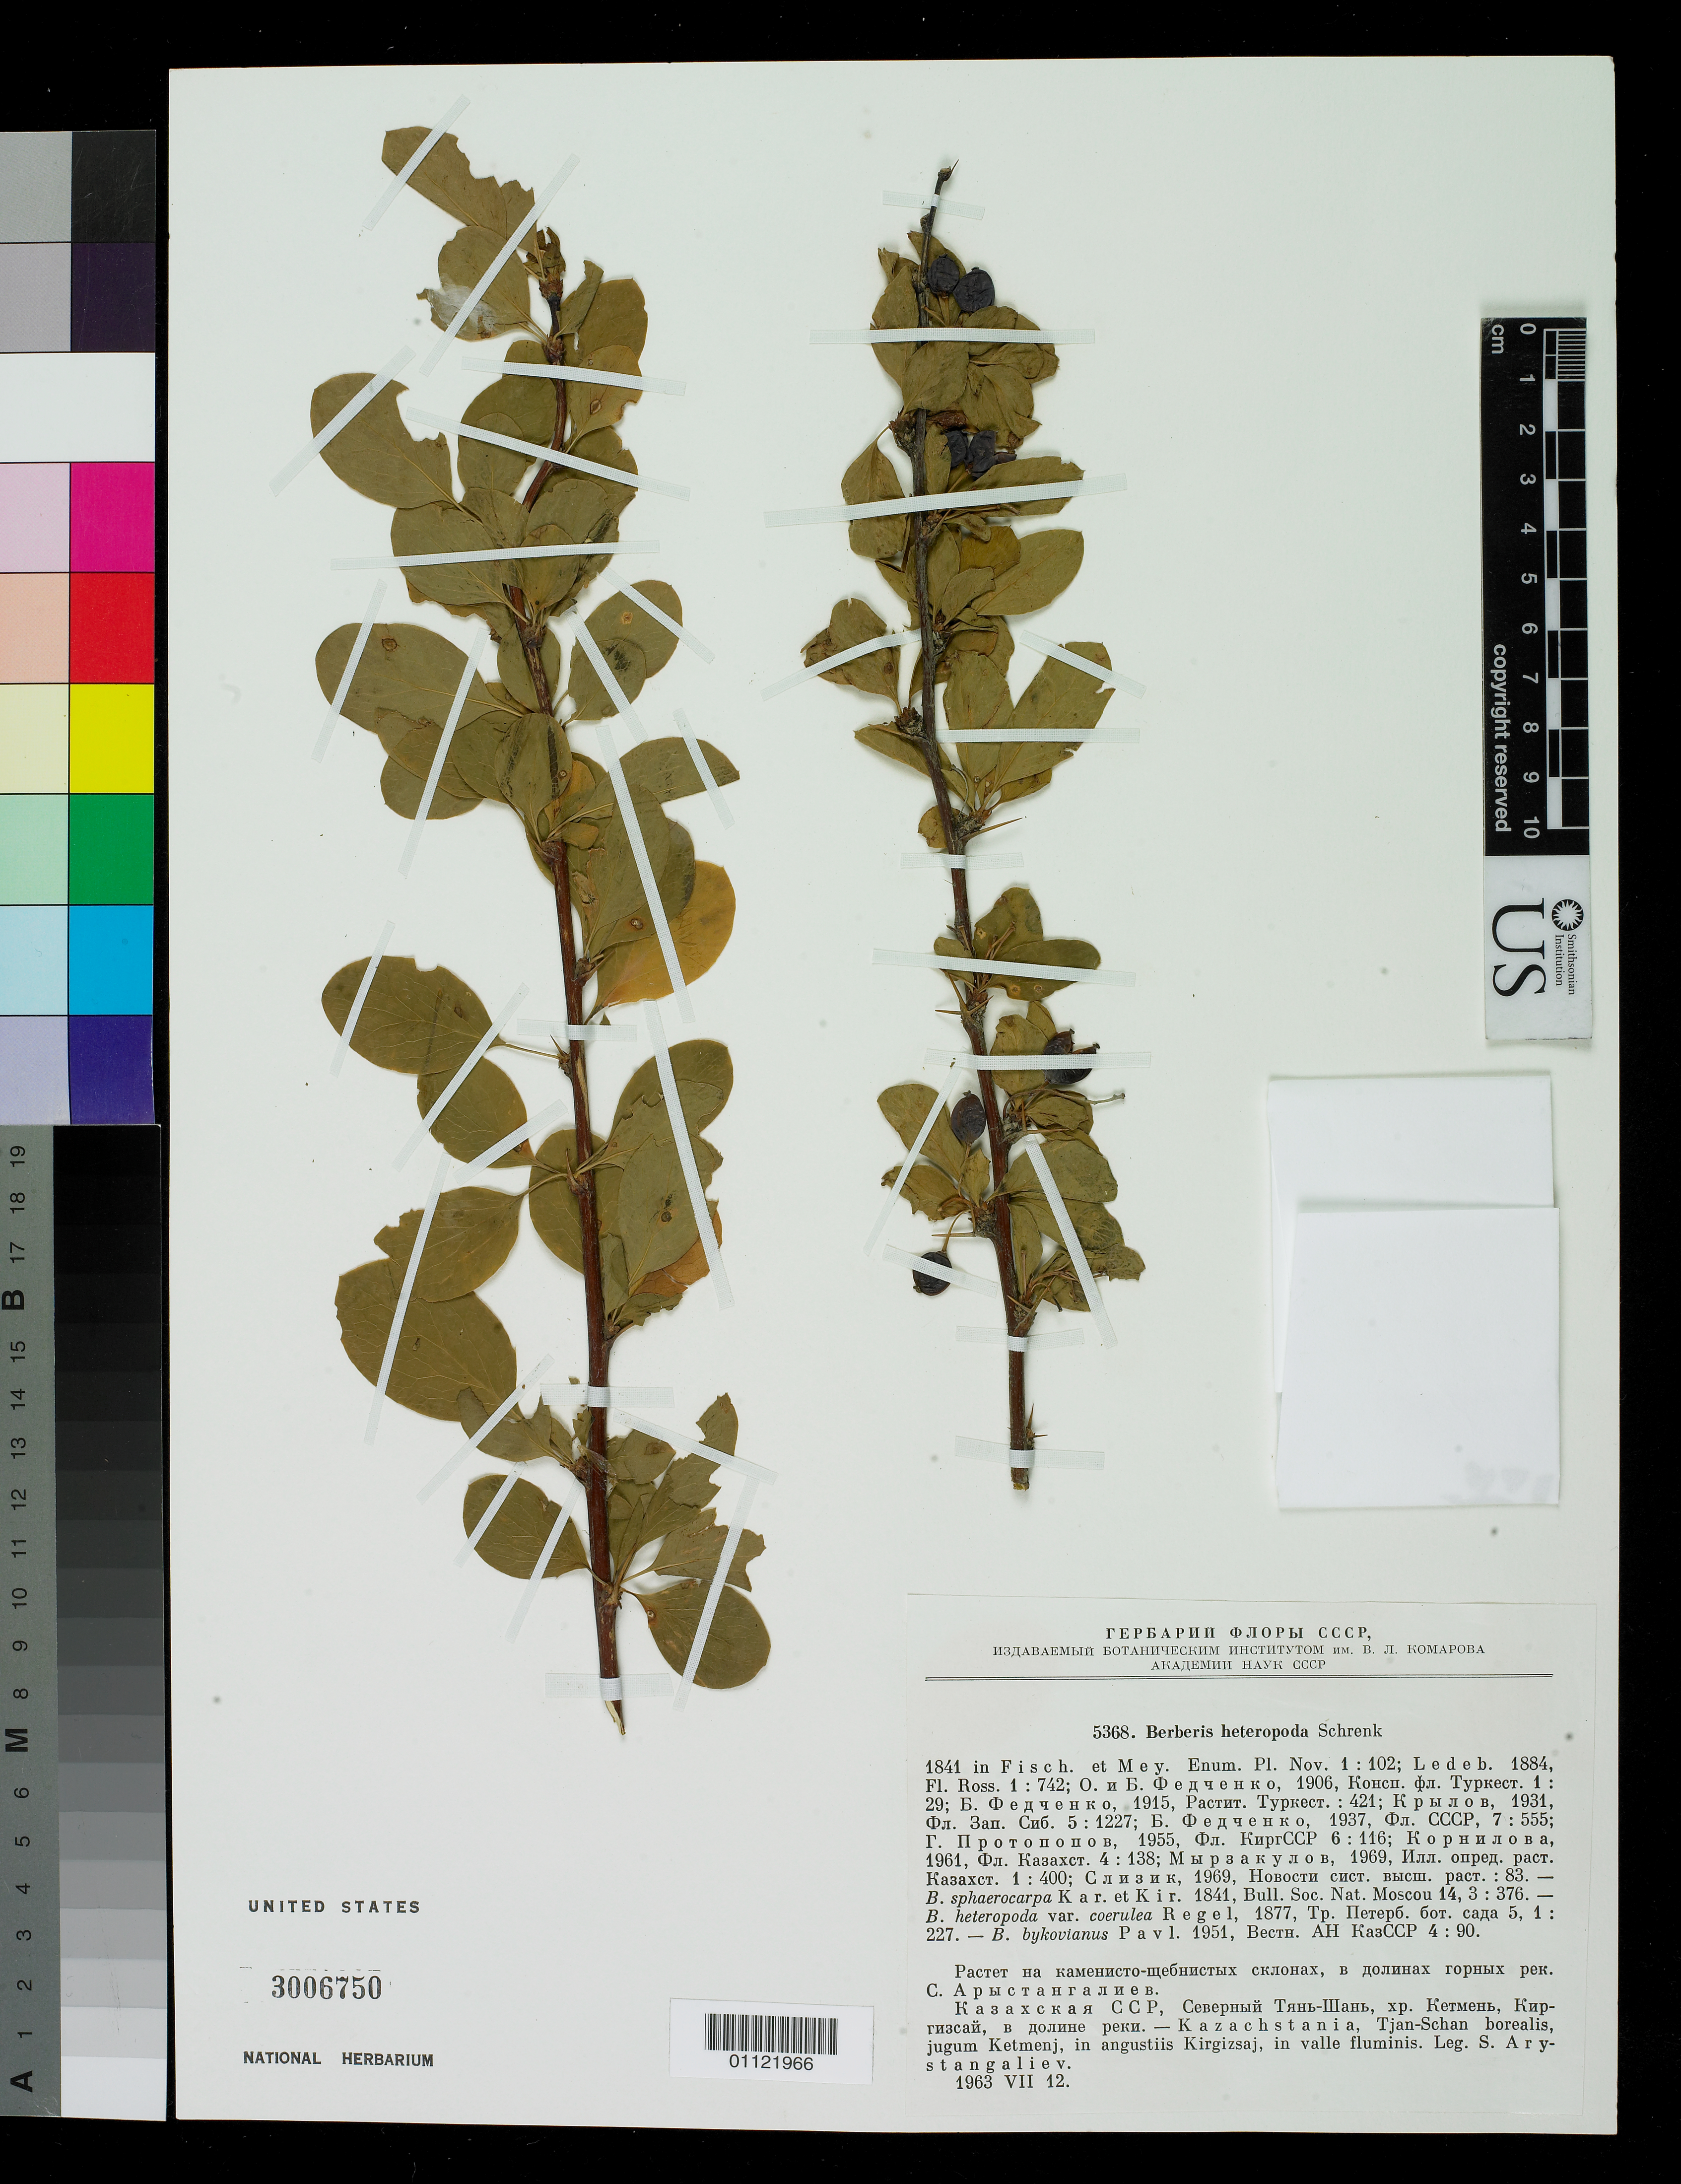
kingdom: Plantae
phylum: Tracheophyta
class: Magnoliopsida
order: Ranunculales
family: Berberidaceae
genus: Berberis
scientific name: Berberis heteropoda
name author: Schrenk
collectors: S. Arystangaliev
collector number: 5368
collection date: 1963-07-12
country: Kazakhstan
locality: Tjan-Schan, jugum Ketmeni, in angustii Kirgizsaj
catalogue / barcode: US 3006750